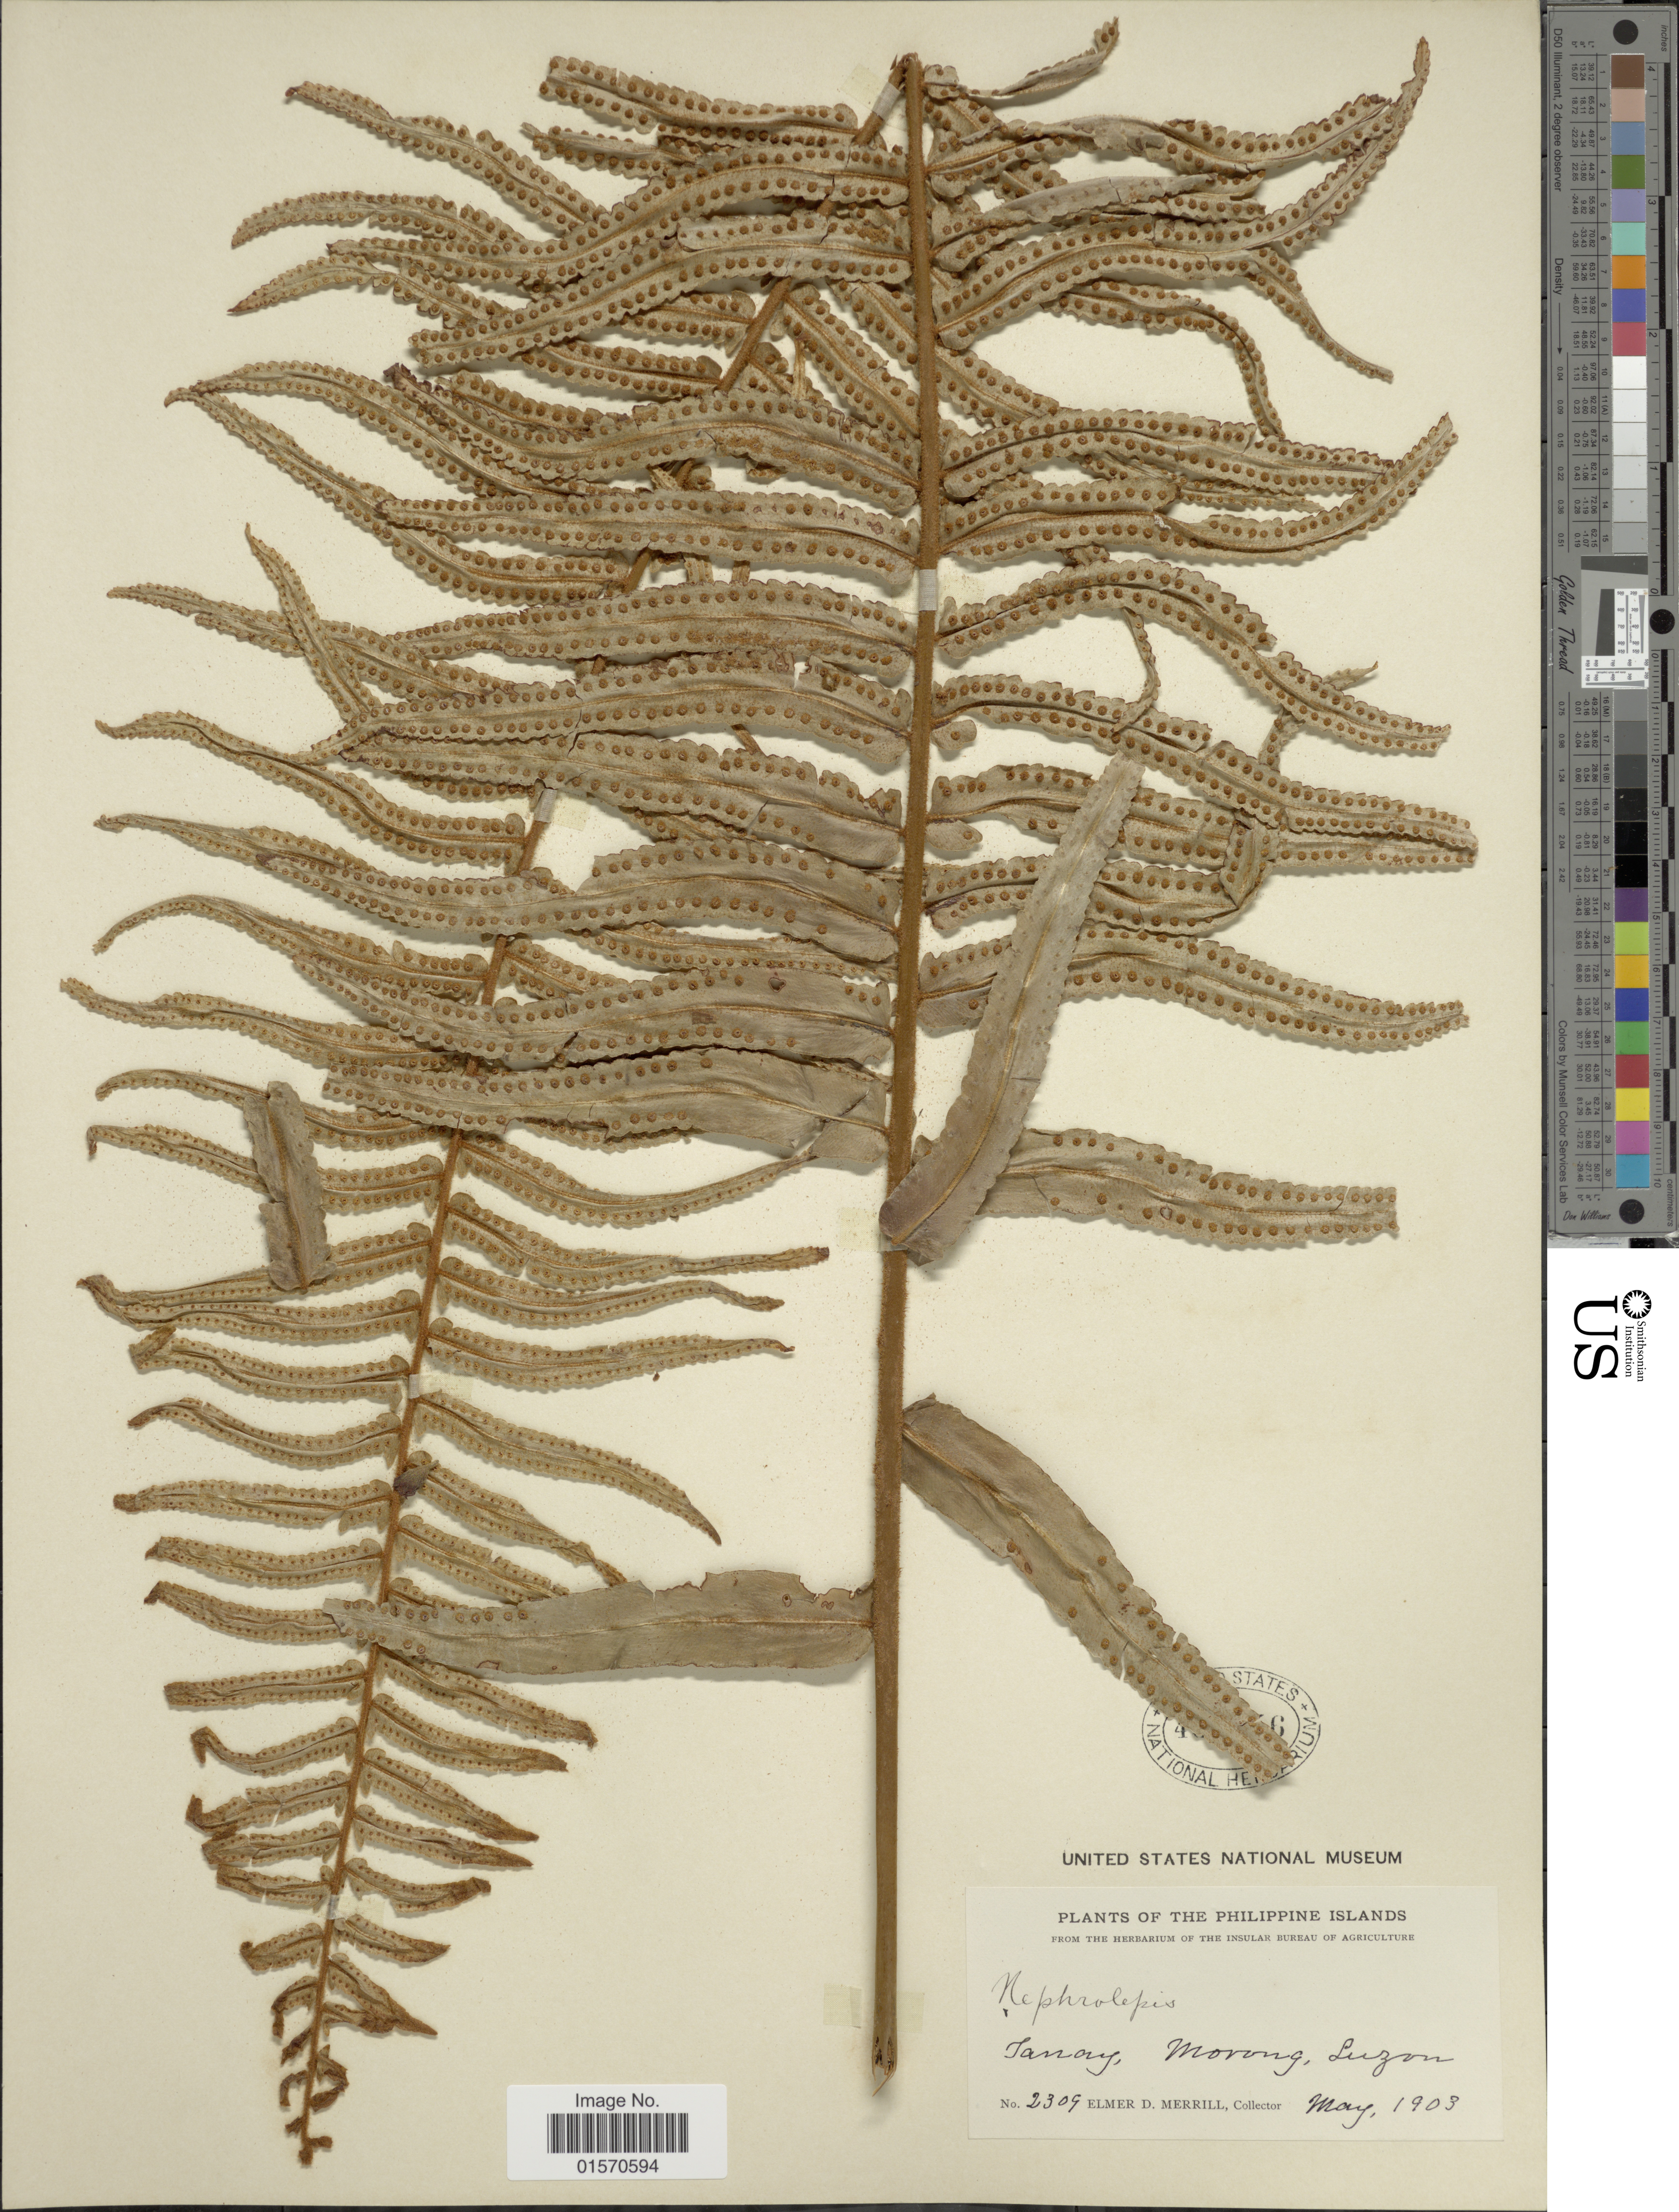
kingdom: Plantae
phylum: Tracheophyta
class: Polypodiopsida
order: Polypodiales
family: Nephrolepidaceae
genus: Nephrolepis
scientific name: Nephrolepis hirsutula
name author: (G. Forst.) C. Presl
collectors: E. D. Merrill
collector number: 2309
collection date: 1903-05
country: Philippines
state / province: Calabarzon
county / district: Rizal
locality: Tanay, Morong, Luzon